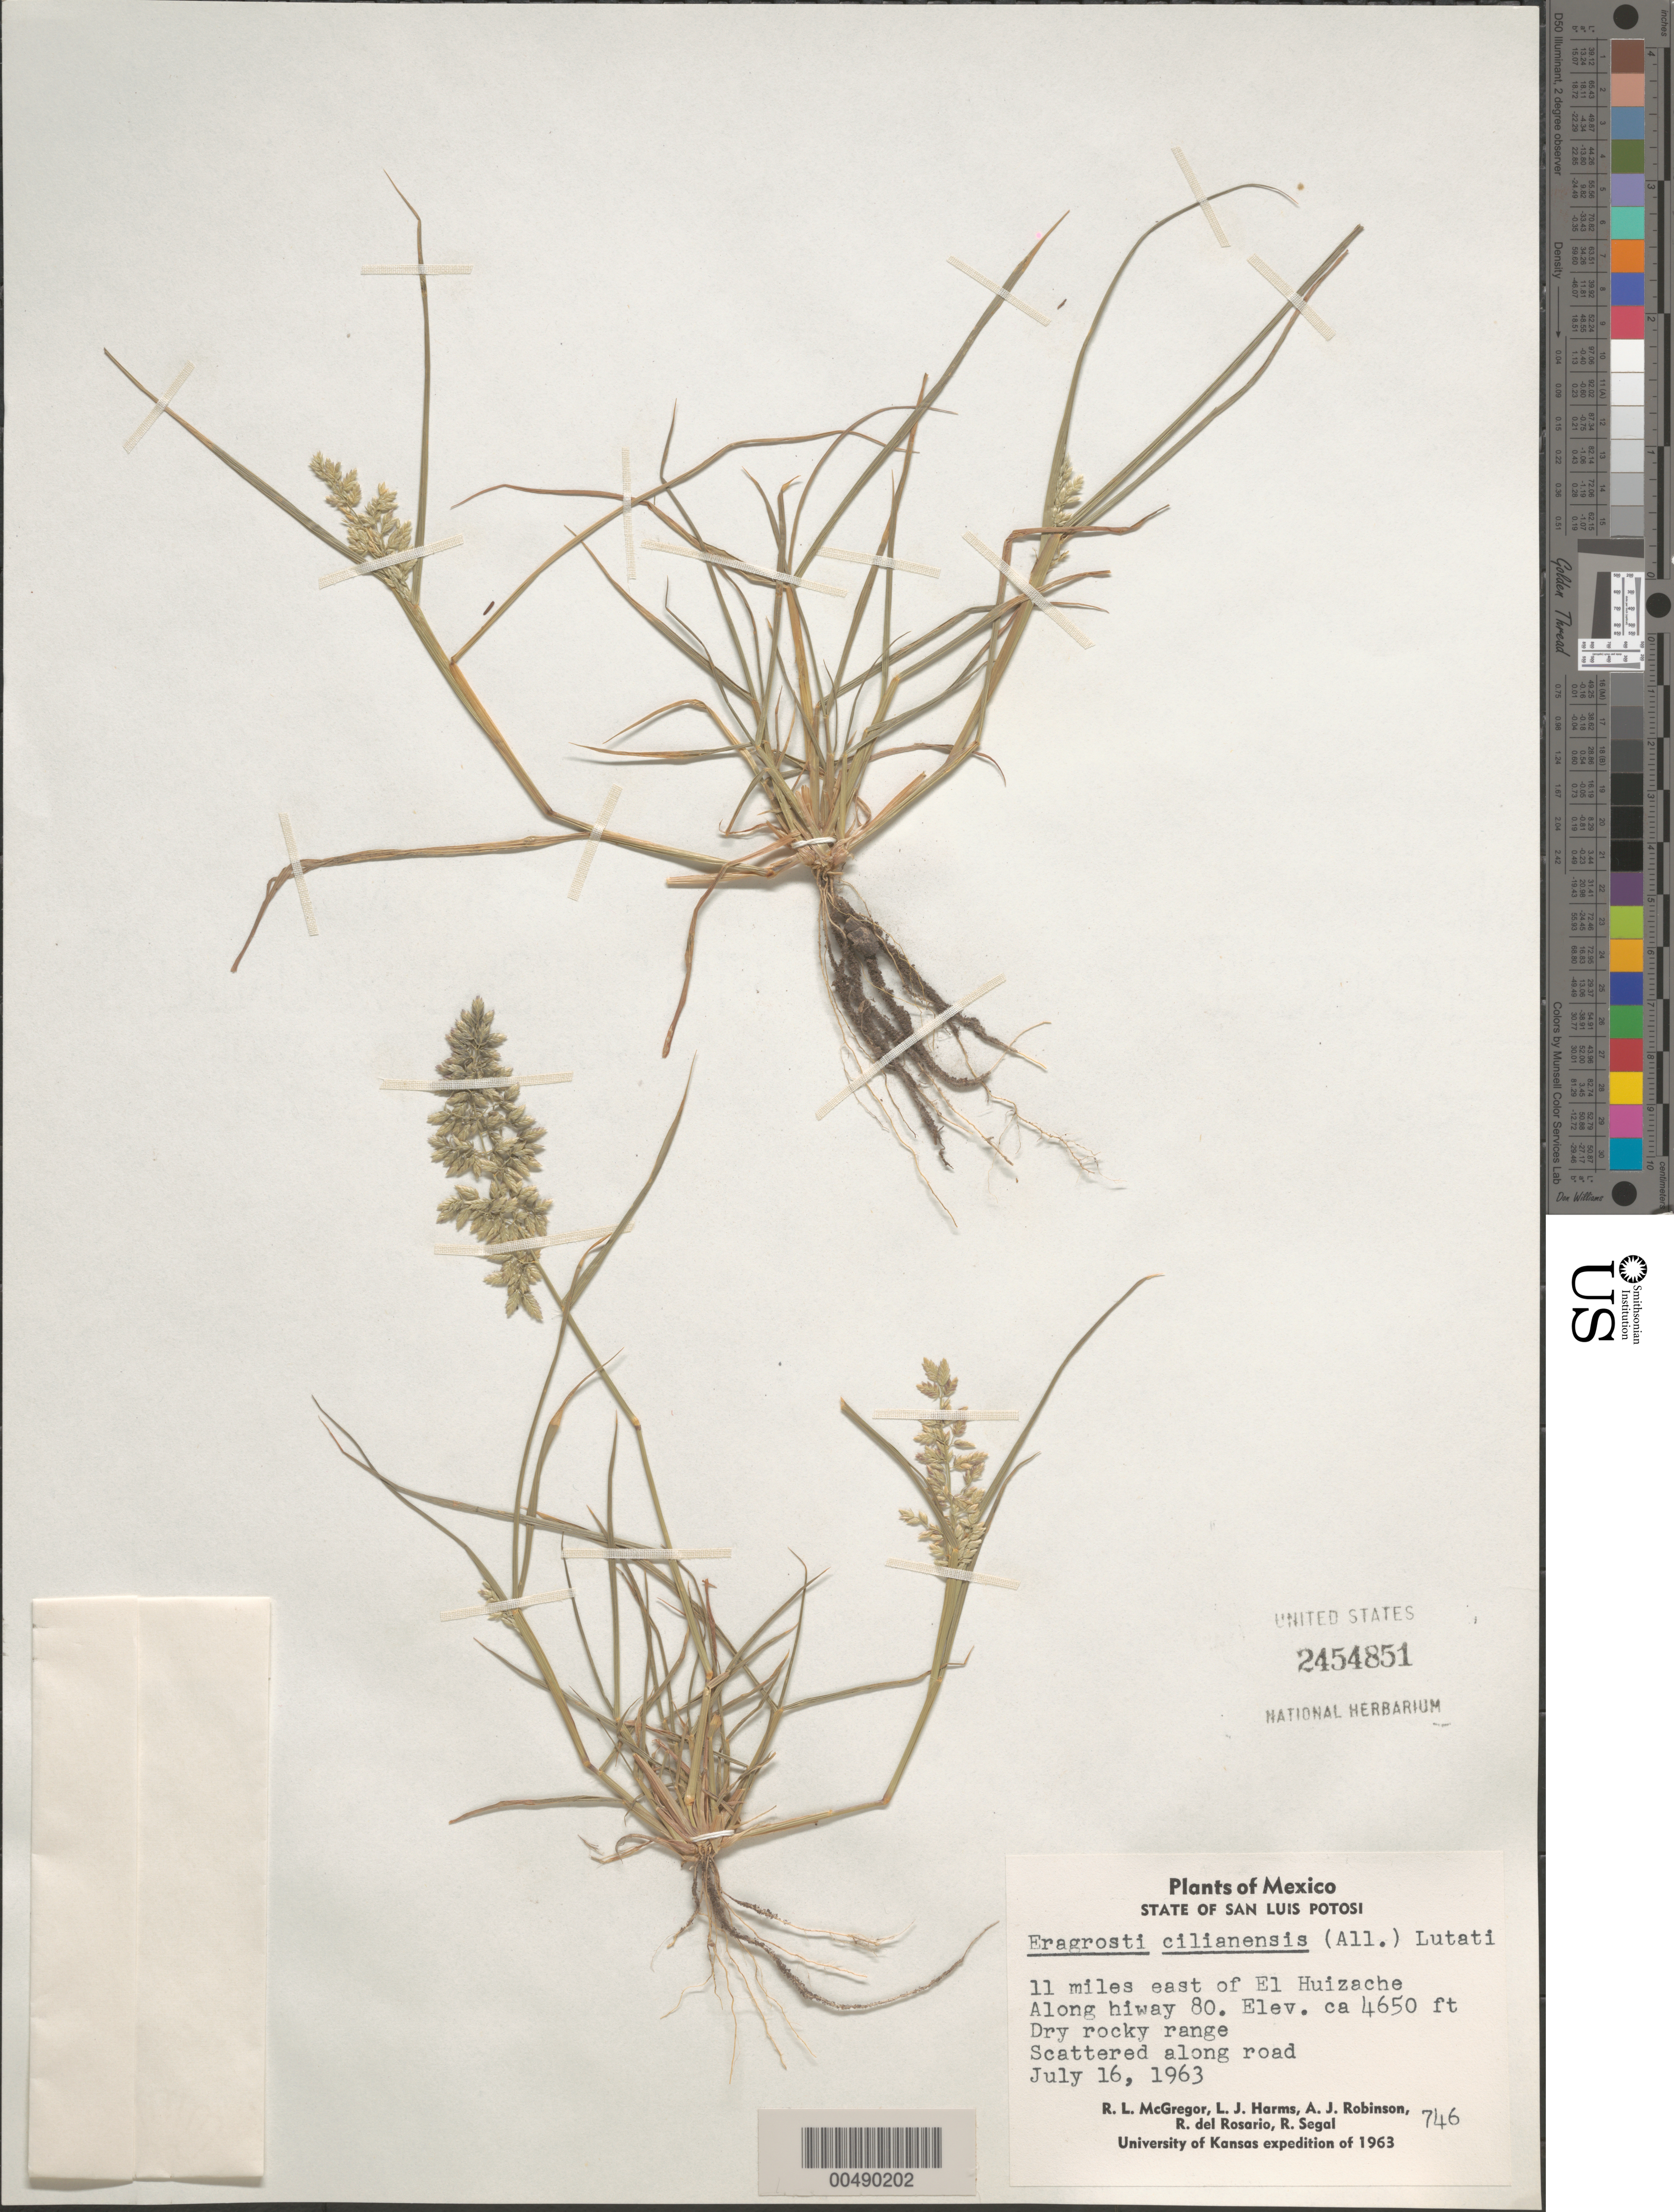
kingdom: Plantae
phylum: Tracheophyta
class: Liliopsida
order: Poales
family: Poaceae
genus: Eragrostis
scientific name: Eragrostis cilianensis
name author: (Bellardi) Vignolo ex Janch.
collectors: R. McGregor, L. Harms, A. J. Robinson & El Al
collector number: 746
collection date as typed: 16 Jul 1963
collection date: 1963-07-16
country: Mexico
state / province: San Luis Potosi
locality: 11 mi E of El Huizache, along hwy 80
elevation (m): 1417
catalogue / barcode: US 2454851